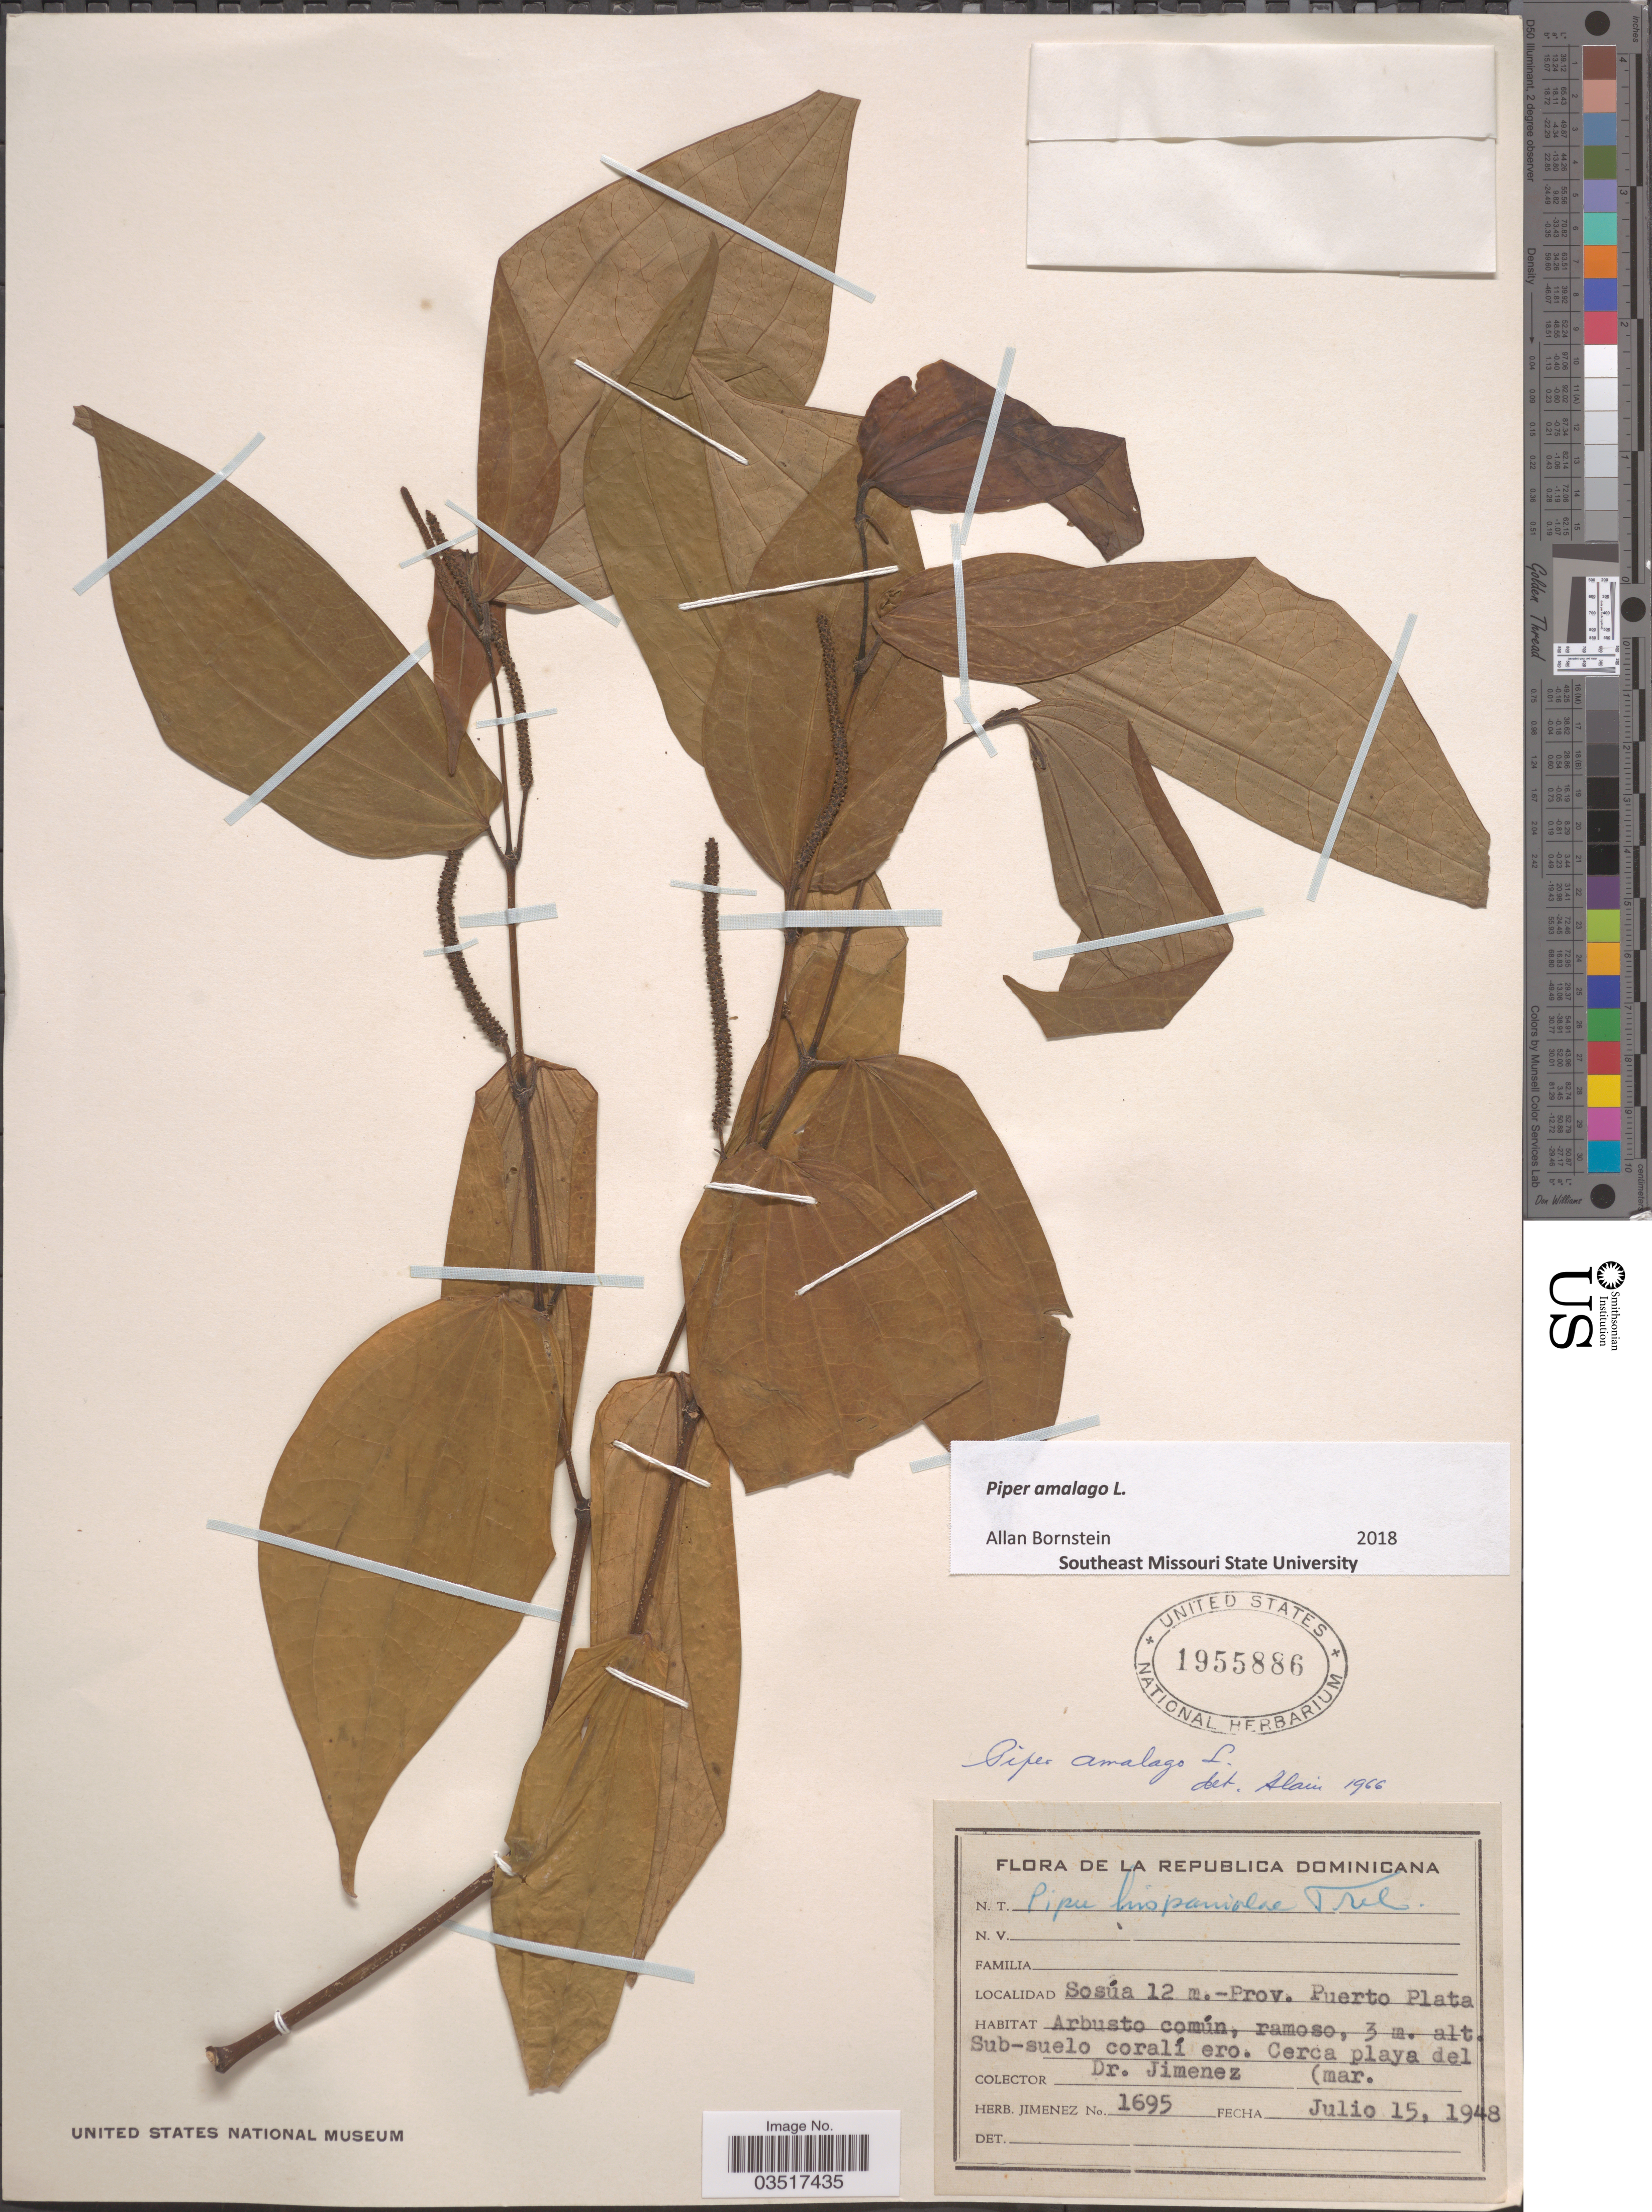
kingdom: Plantae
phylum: Tracheophyta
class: Magnoliopsida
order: Piperales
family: Piperaceae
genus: Piper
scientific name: Piper amalago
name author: L.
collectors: Jimenez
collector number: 1695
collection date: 1948-07-15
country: Dominican Republic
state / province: Puerto Plata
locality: Sosúa 12 m.Sub-suelo coralí ero. Cerca playa del mar.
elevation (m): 3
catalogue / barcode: US 1955886